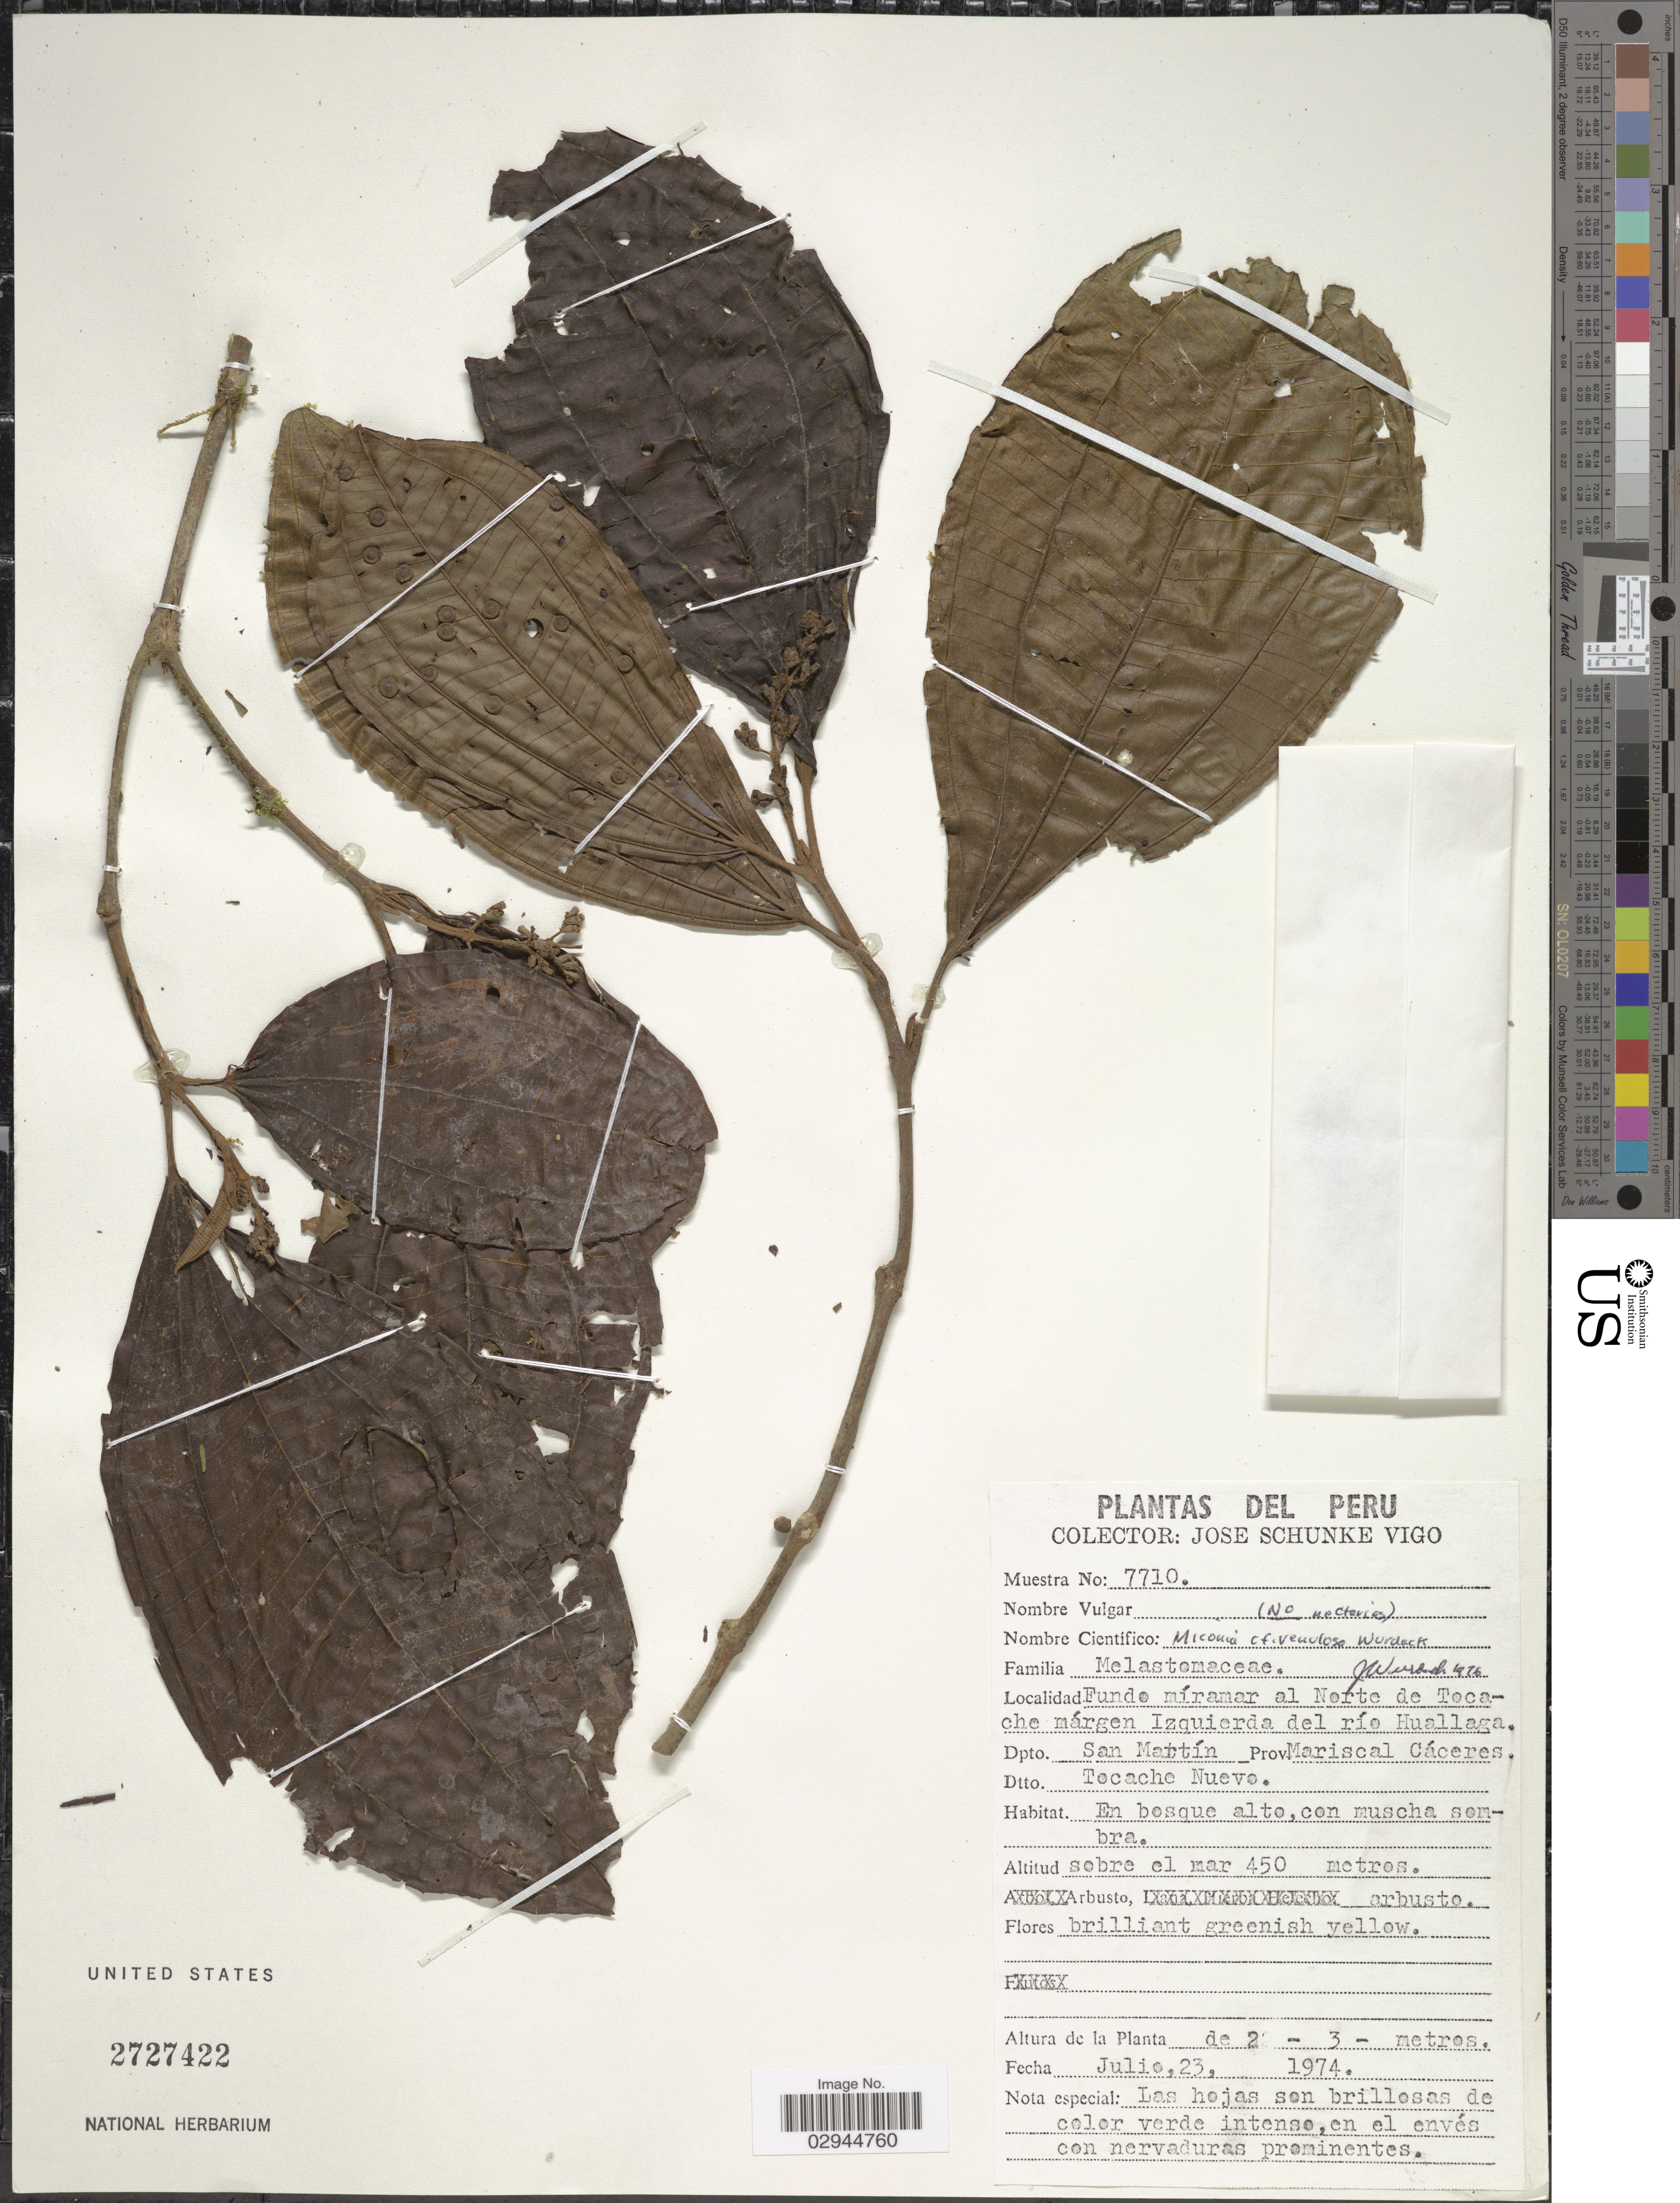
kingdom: Plantae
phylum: Tracheophyta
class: Magnoliopsida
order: Myrtales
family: Melastomataceae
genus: Miconia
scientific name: Miconia venulosa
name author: Wurdack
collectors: J. Schunke Vigo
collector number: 7710?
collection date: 1974-07-23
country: Peru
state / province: San Martín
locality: Fundo míramar al Norte de Tocache márgen Izquierda del río Huallaga. Dept. San Martín. Prov. Mariscal Cáceres. Dtto. Tocache Nuevo.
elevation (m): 450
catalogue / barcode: US 2727422